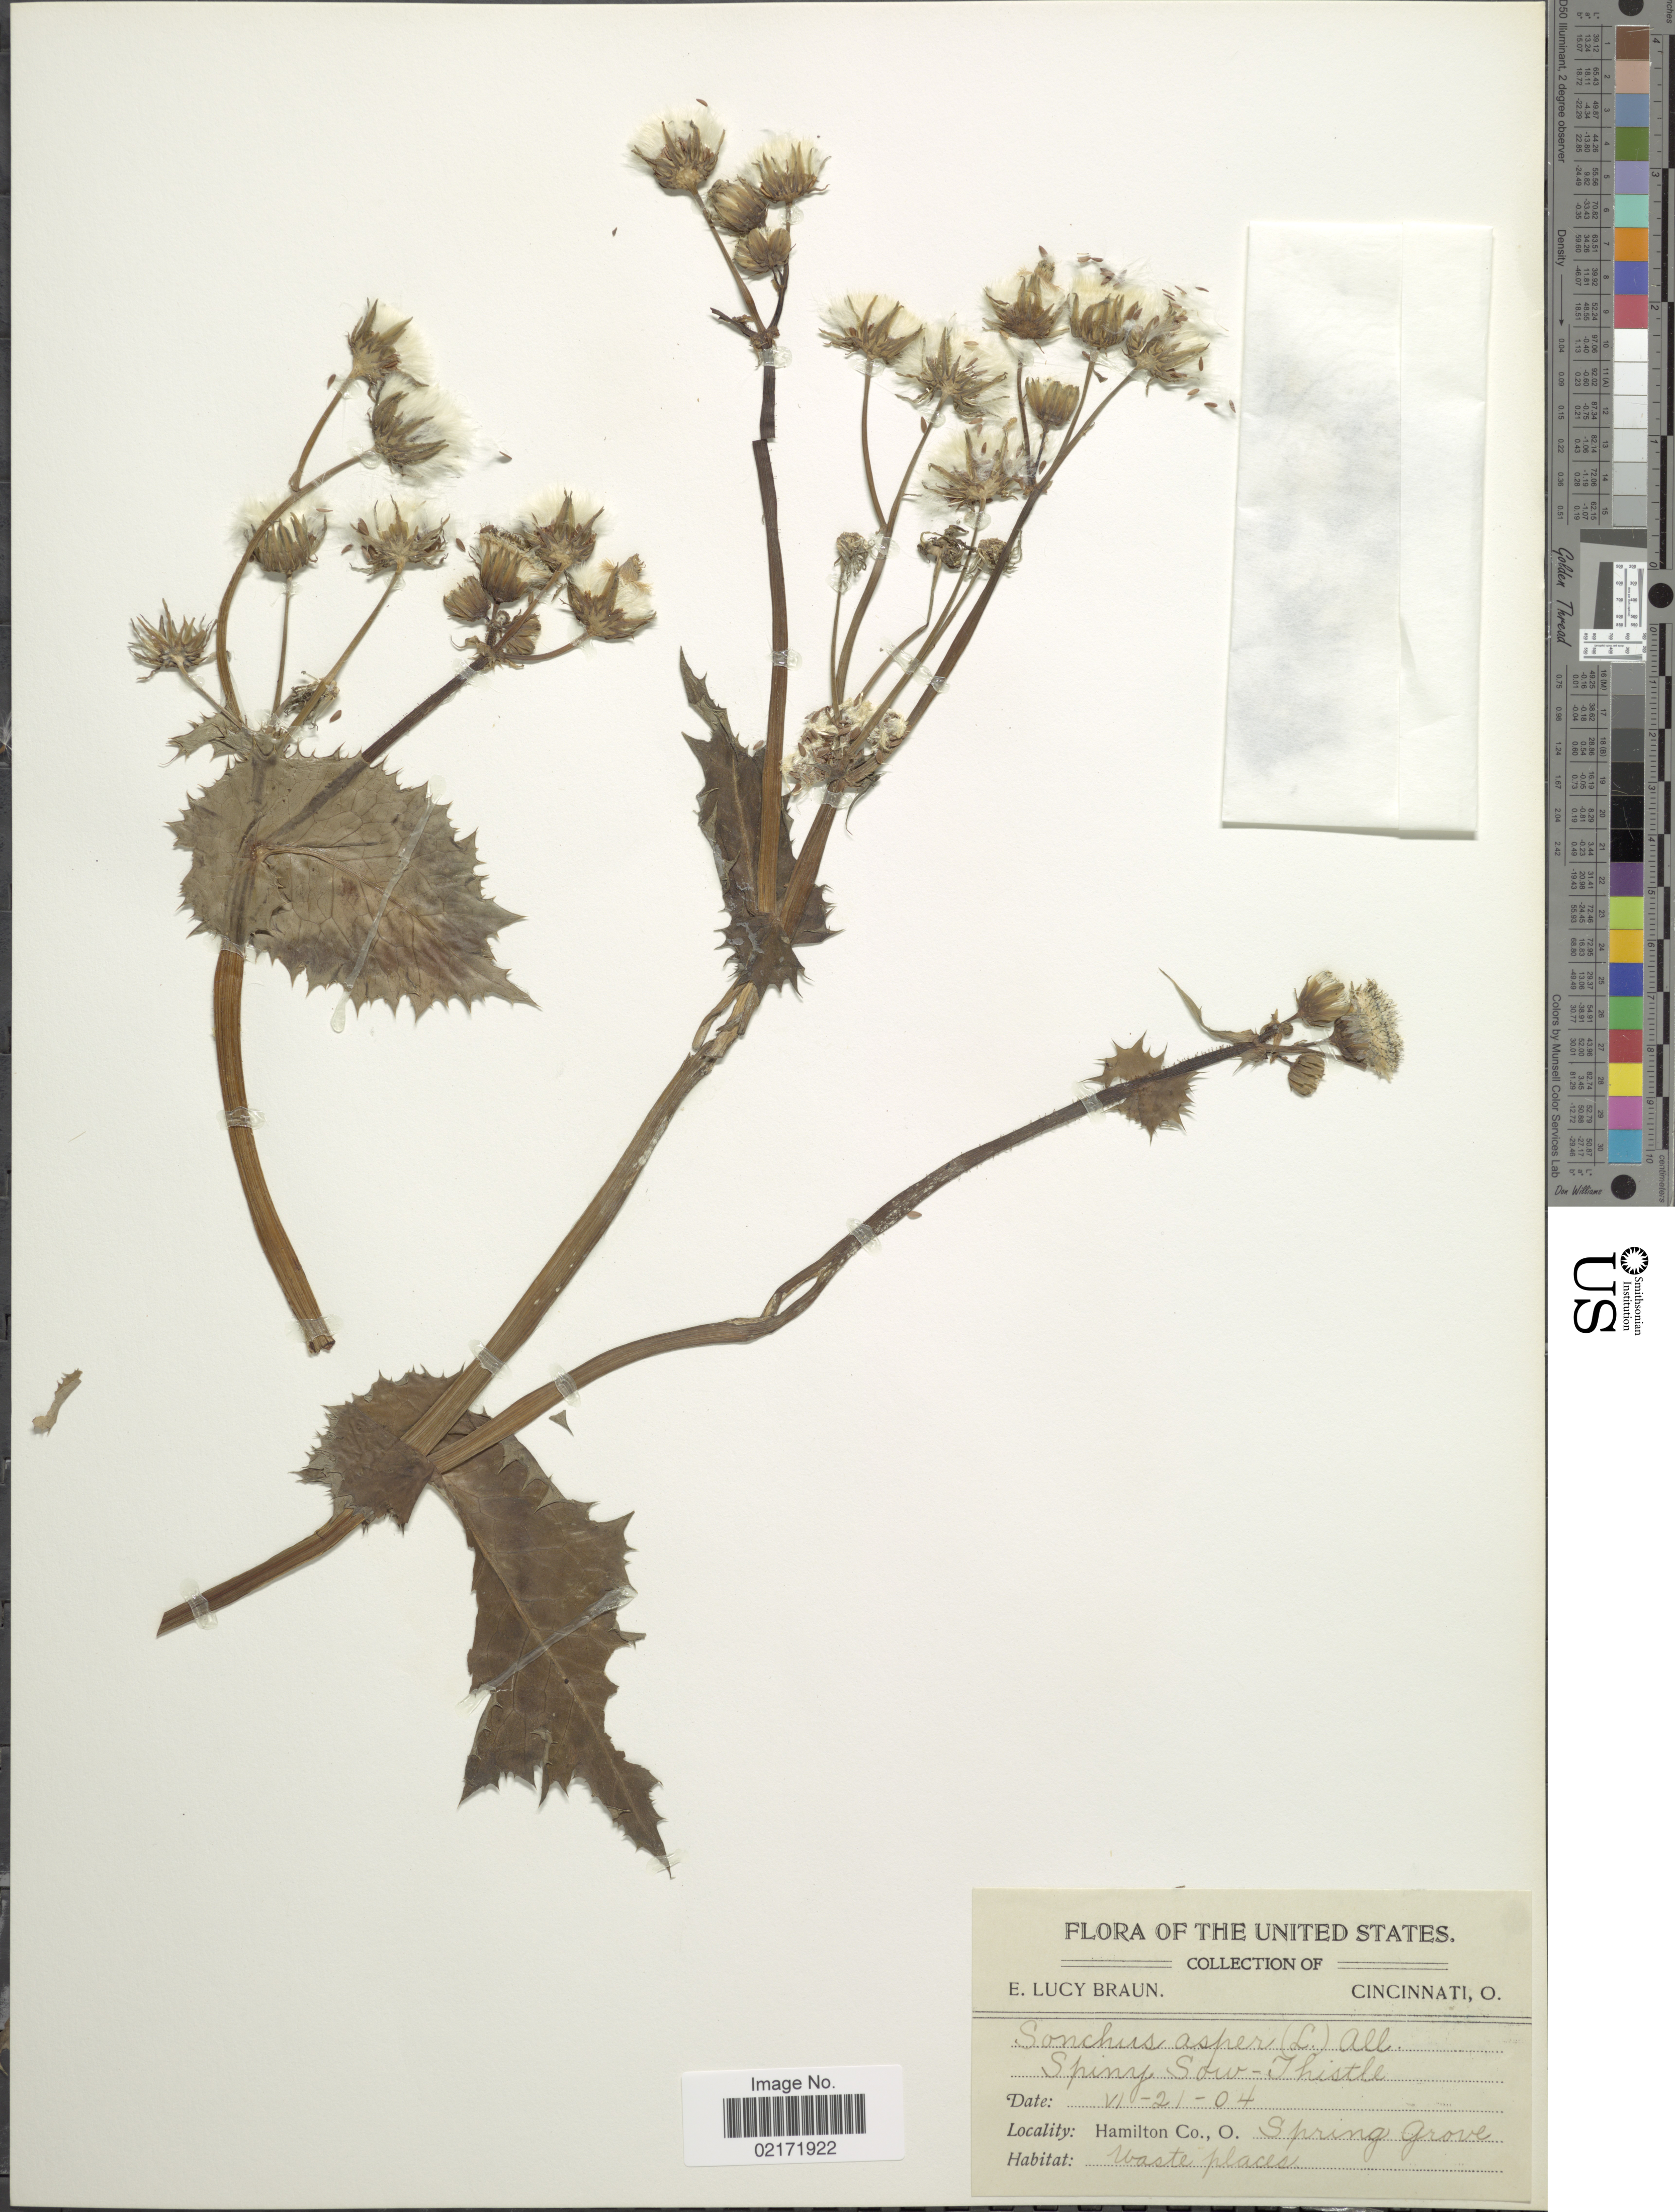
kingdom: Plantae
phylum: Tracheophyta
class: Magnoliopsida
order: Asterales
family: Asteraceae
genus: Sonchus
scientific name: Sonchus asper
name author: (L.) Hill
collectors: E. L. Braun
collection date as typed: Transcribed d/m/y: 21/6/04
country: United States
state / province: Ohio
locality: Hamilton Co., Spring Grove.